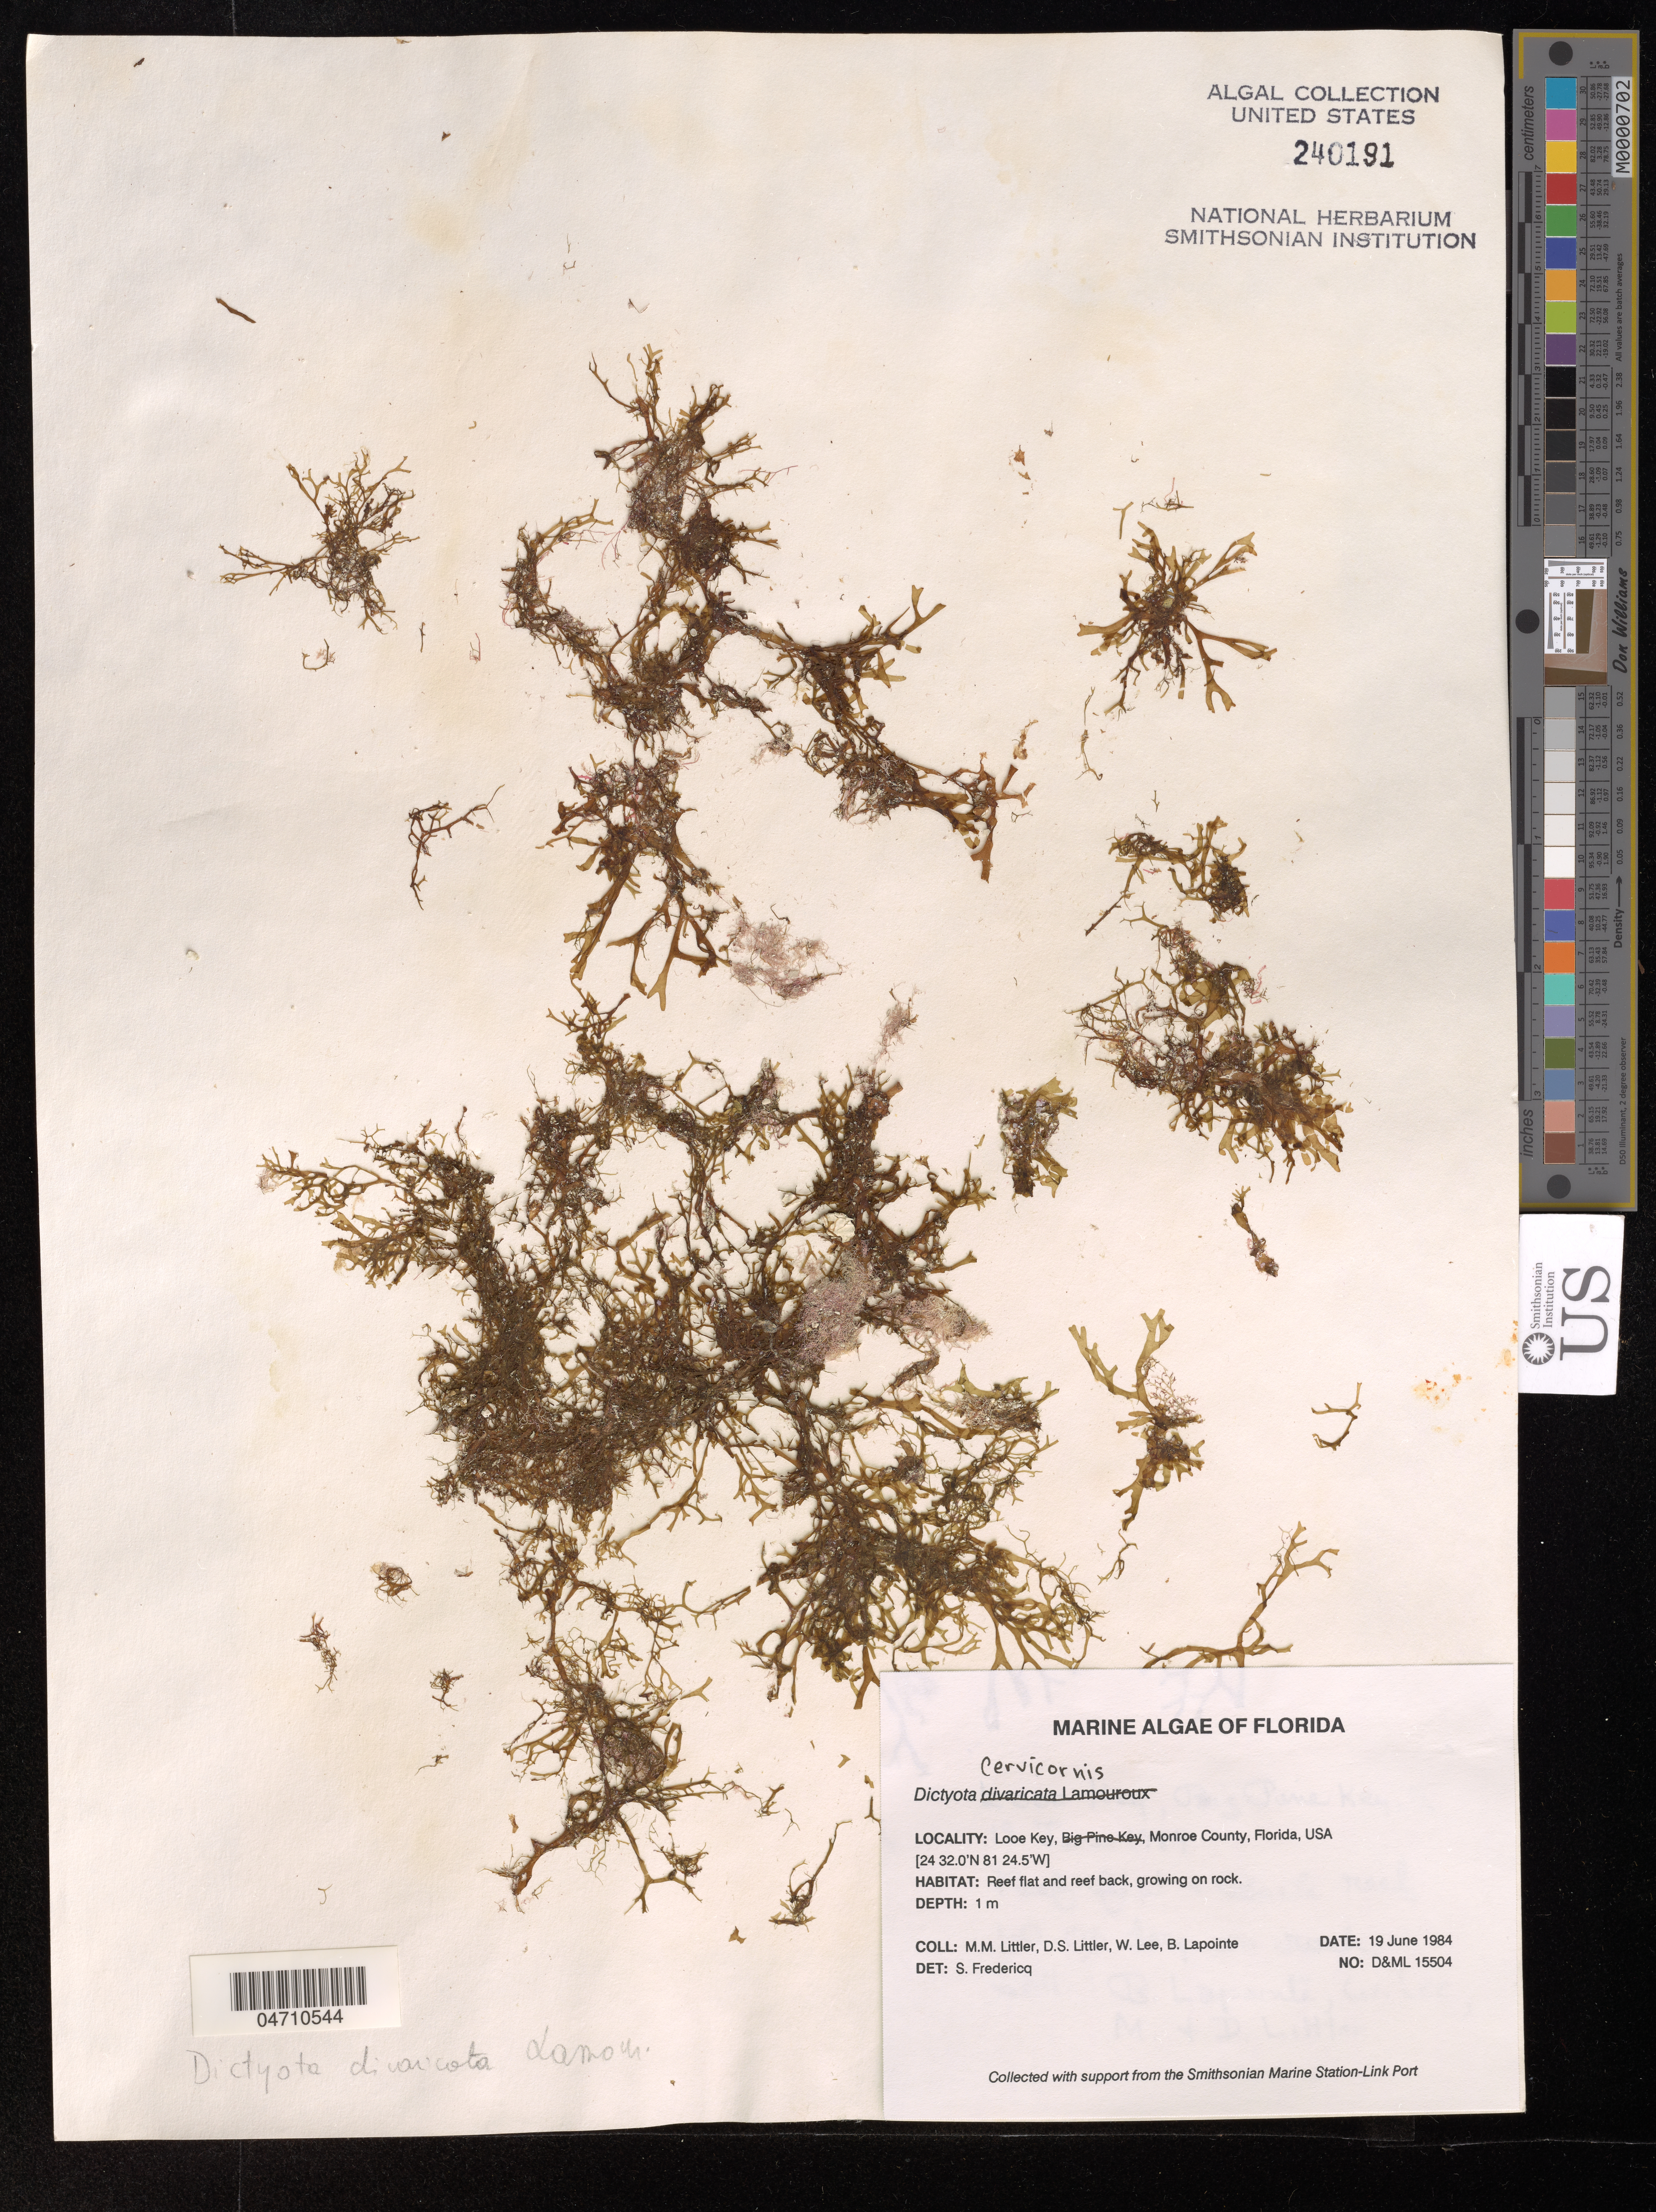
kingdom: Chromista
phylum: Ochrophyta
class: Phaeophyceae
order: Dictyotales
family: Dictyotaceae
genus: Dictyota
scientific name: Dictyota cervicornis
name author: Kütz.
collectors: M. M. Littler, D. S. Littler, B. Lapointe & W. Lee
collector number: D&ML 15504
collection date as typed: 19 Jun 1984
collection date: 1984-06-19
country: United States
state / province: Florida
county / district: Monroe County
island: Looe Key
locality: Looe Key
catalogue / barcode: US 240191